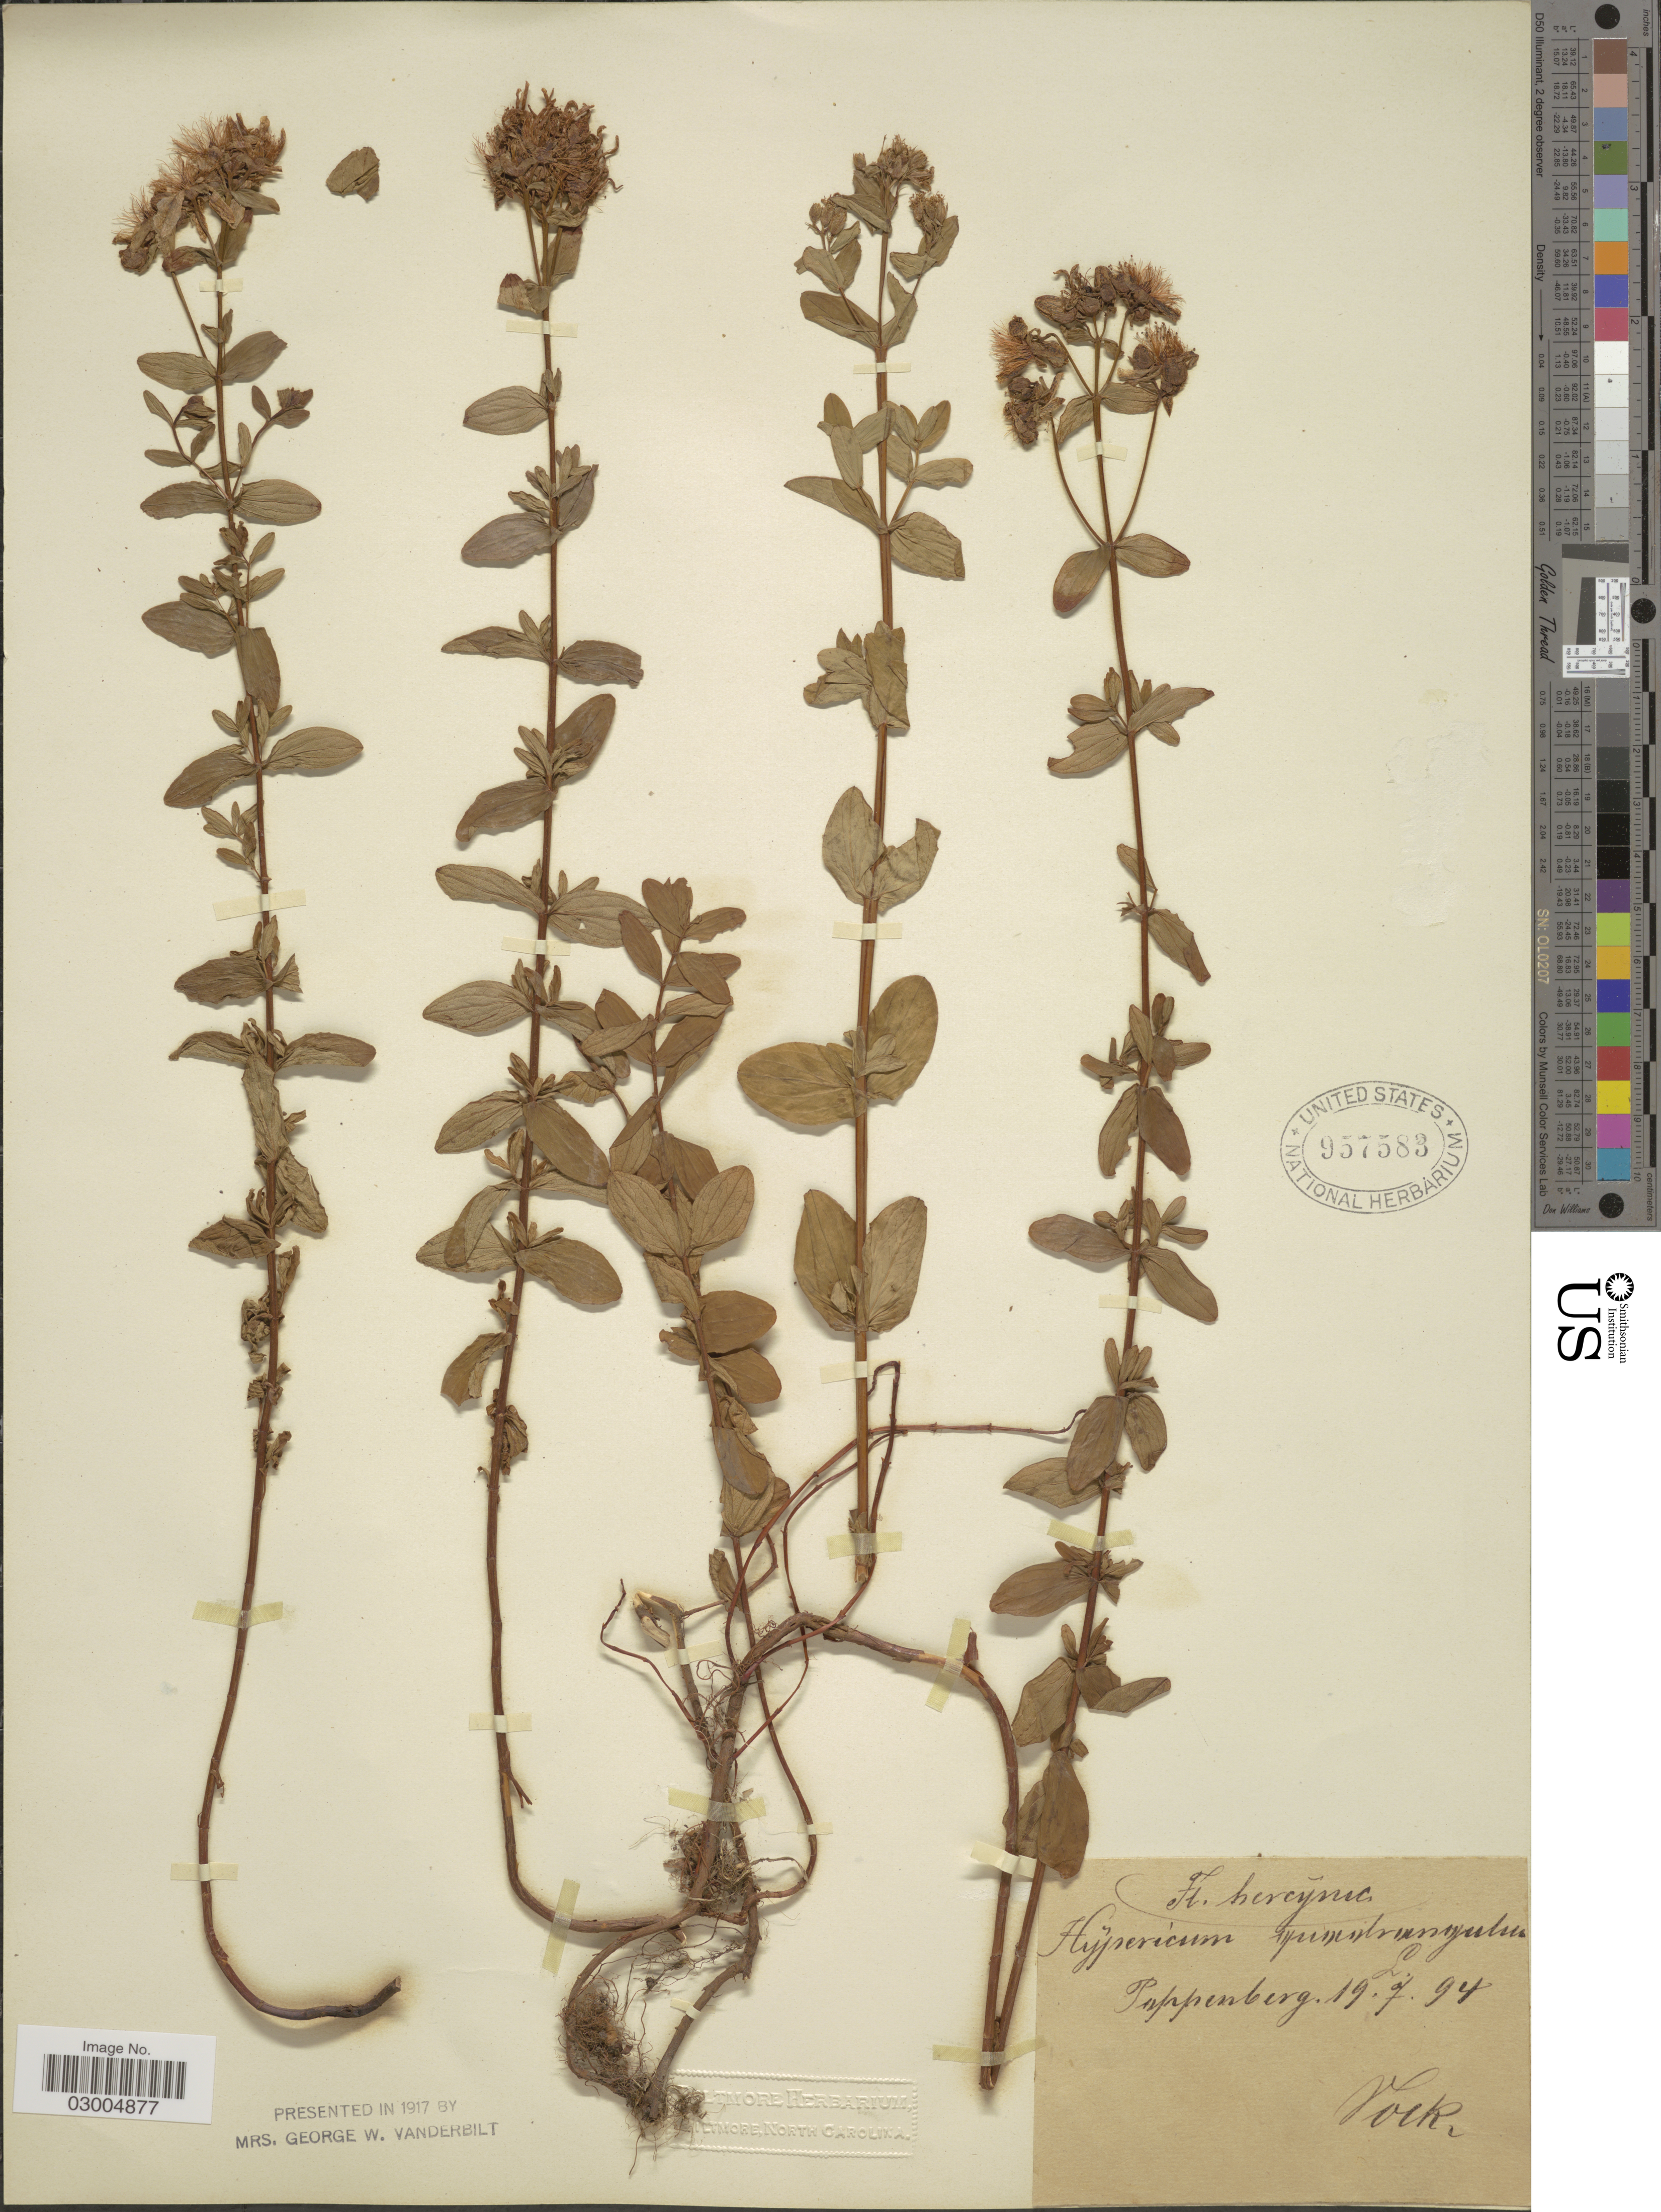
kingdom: Plantae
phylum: Tracheophyta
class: Magnoliopsida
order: Malpighiales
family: Hypericaceae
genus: Hypericum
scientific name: Hypericum quadrangulum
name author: L.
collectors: -. Vocke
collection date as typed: Transcribed d/m/y: 19/7/94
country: Germany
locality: Poppenberg.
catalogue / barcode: US 957583